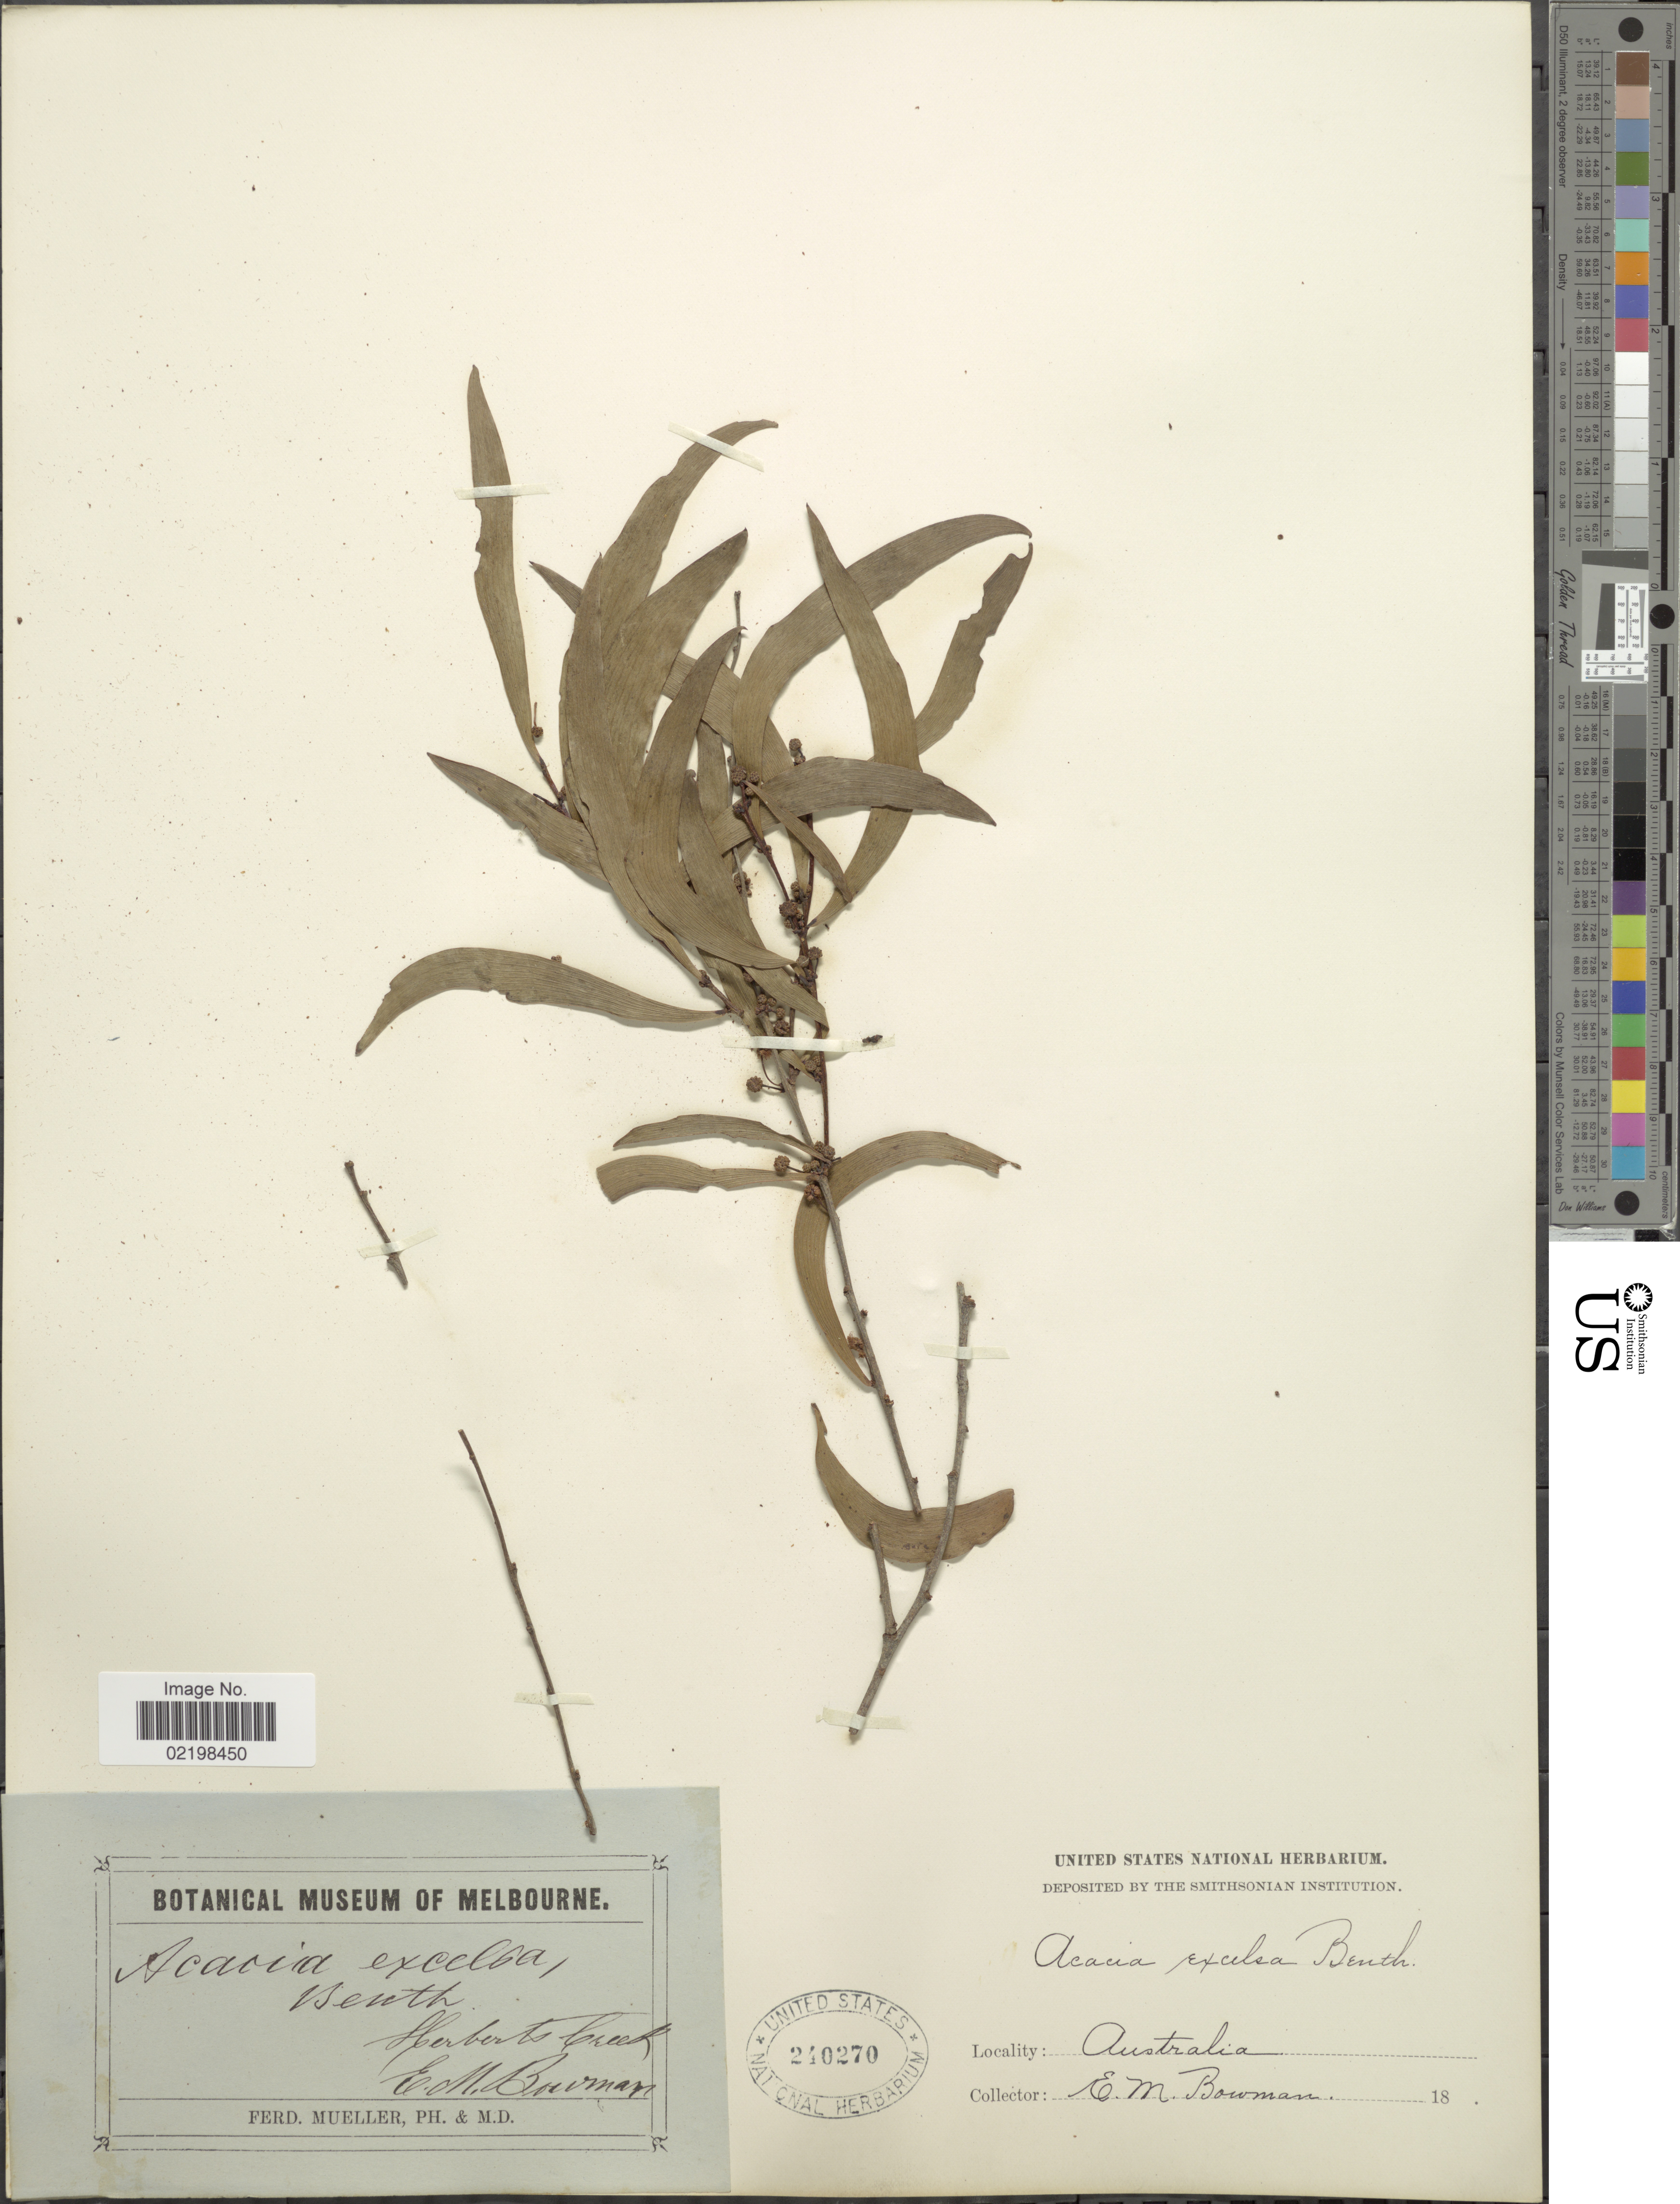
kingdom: Plantae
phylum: Tracheophyta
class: Magnoliopsida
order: Fabales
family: Fabaceae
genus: Acacia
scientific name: Acacia excelsa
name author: Benth.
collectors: E. Bowman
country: Australia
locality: Herberts Creek, Australia.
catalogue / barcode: US 240270